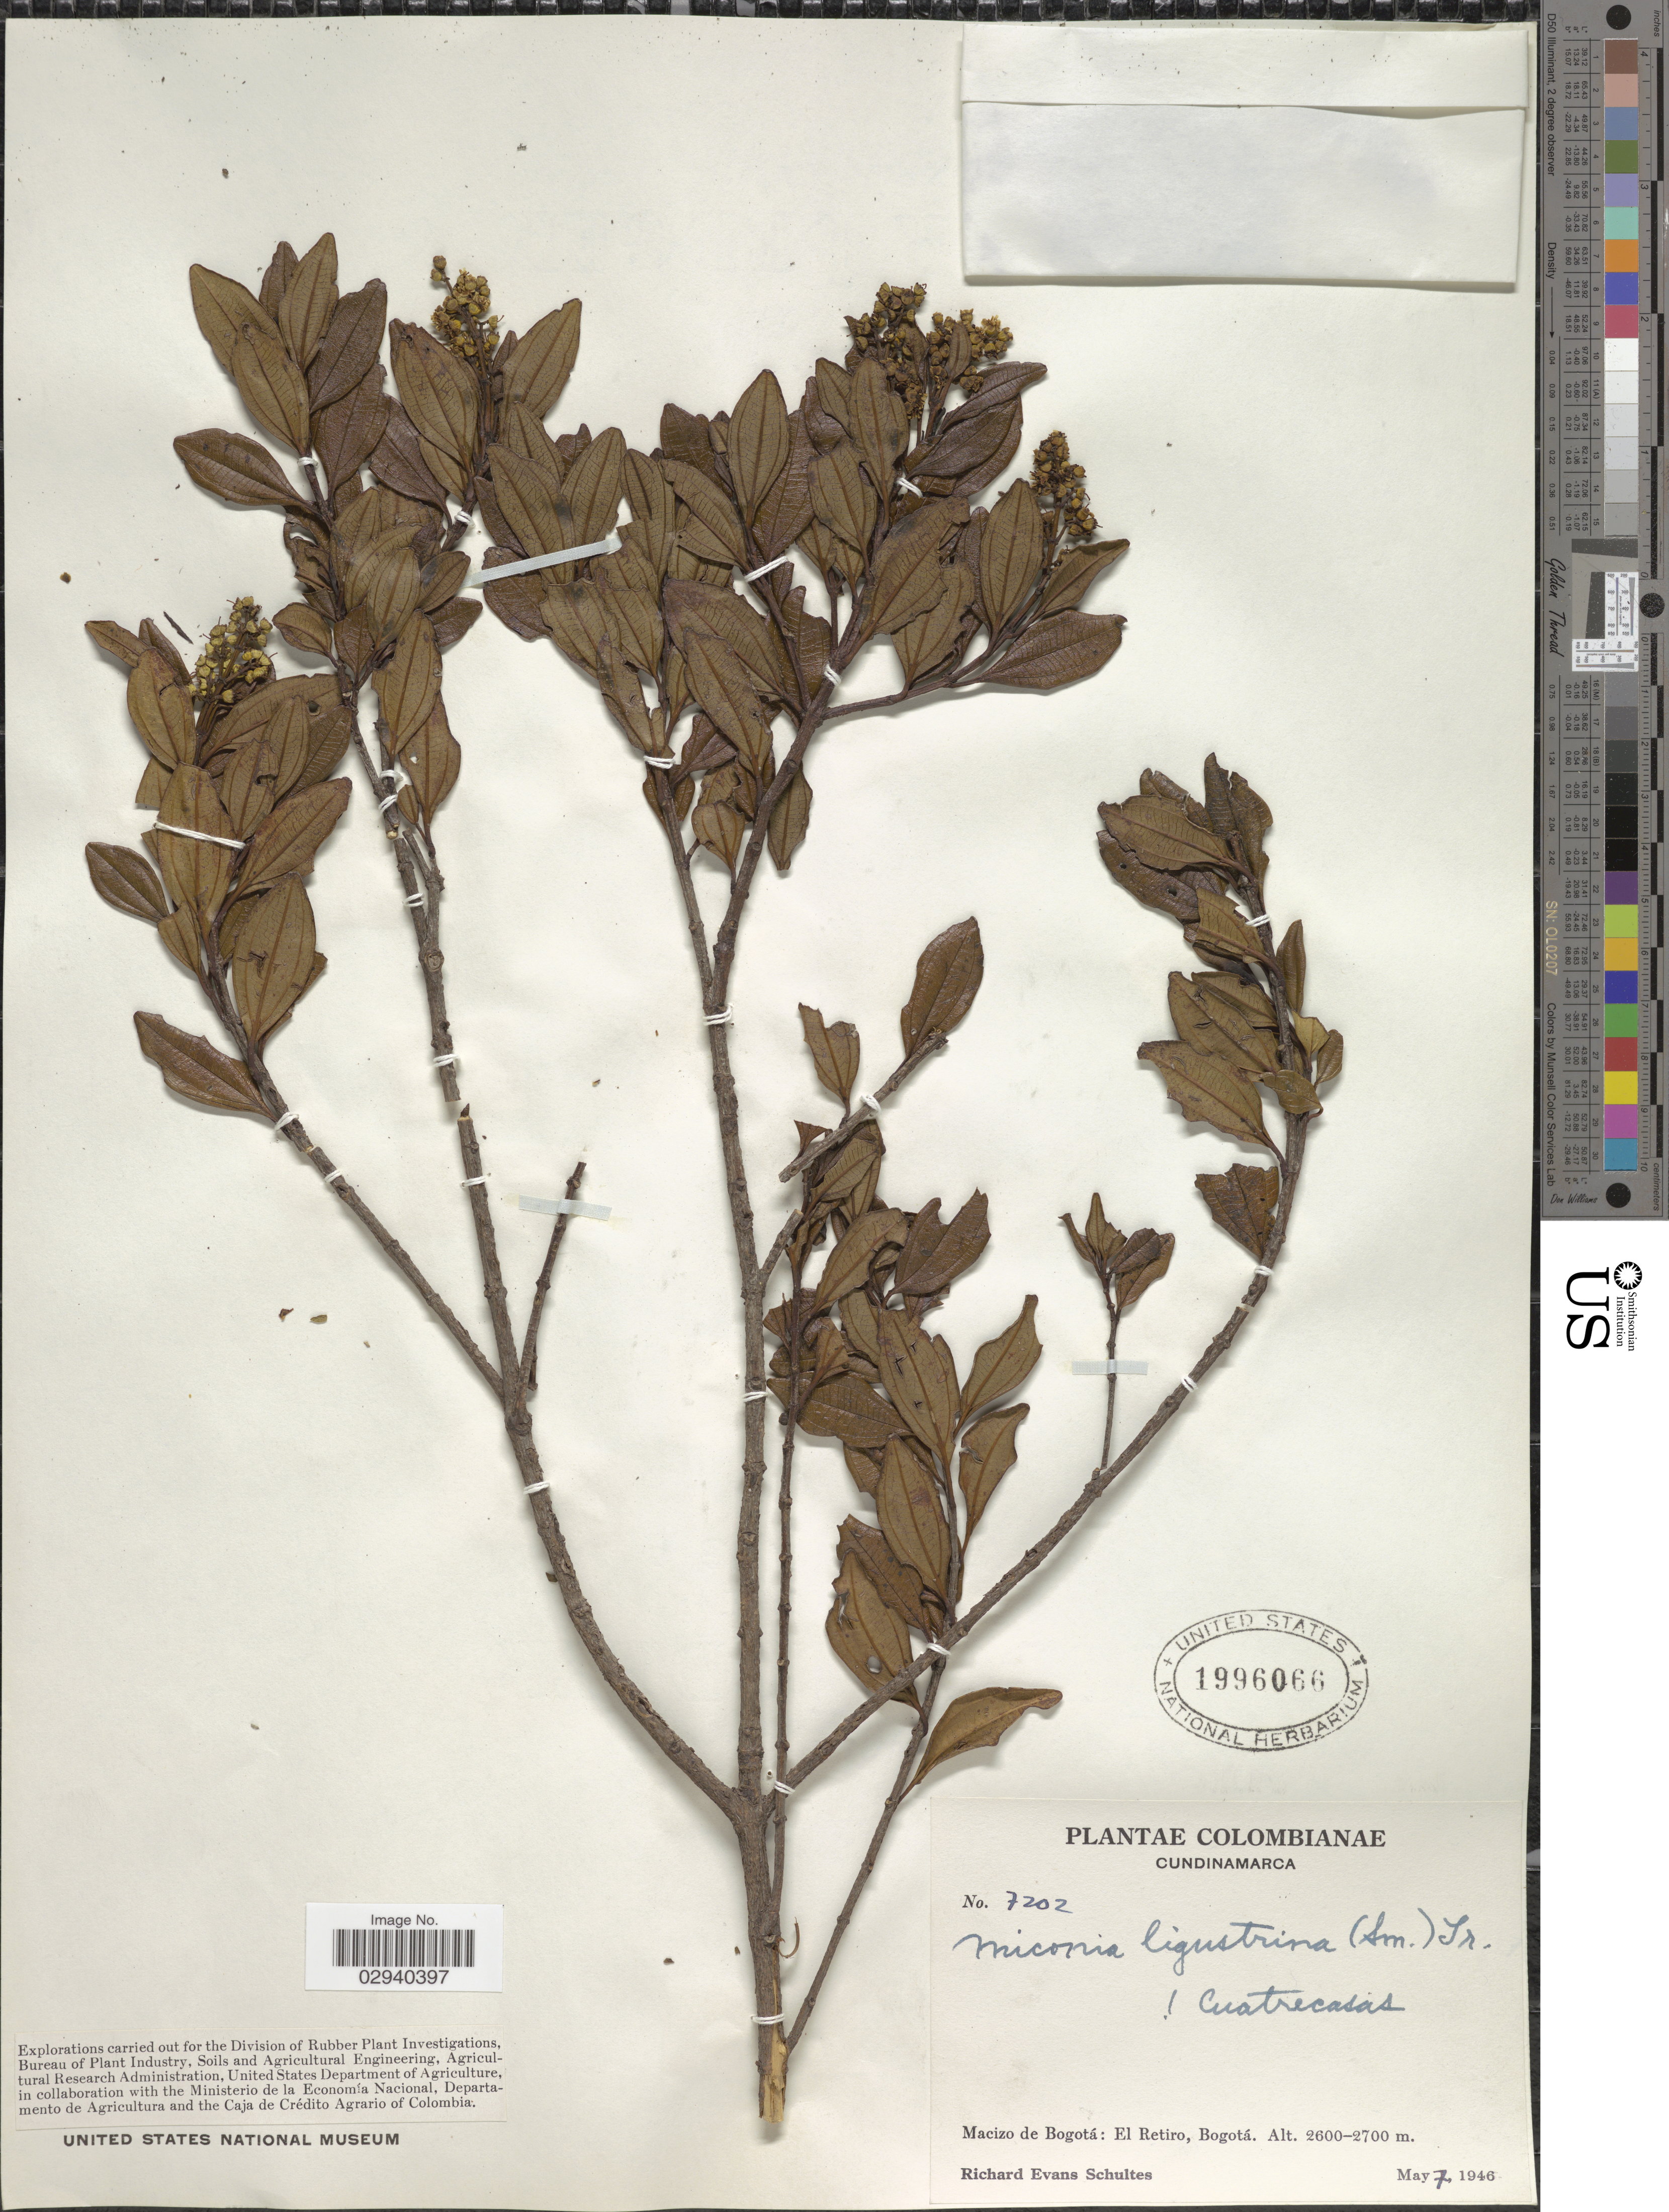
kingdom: Plantae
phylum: Tracheophyta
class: Magnoliopsida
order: Myrtales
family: Melastomataceae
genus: Miconia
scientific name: Miconia ligustrina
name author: (Sw.) Triana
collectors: R. E. Schultes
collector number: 7202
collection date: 1946-05-07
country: Colombia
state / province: Cundinamarca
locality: Macizo de Bogotá: El Retiro.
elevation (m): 2600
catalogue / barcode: US 1996066